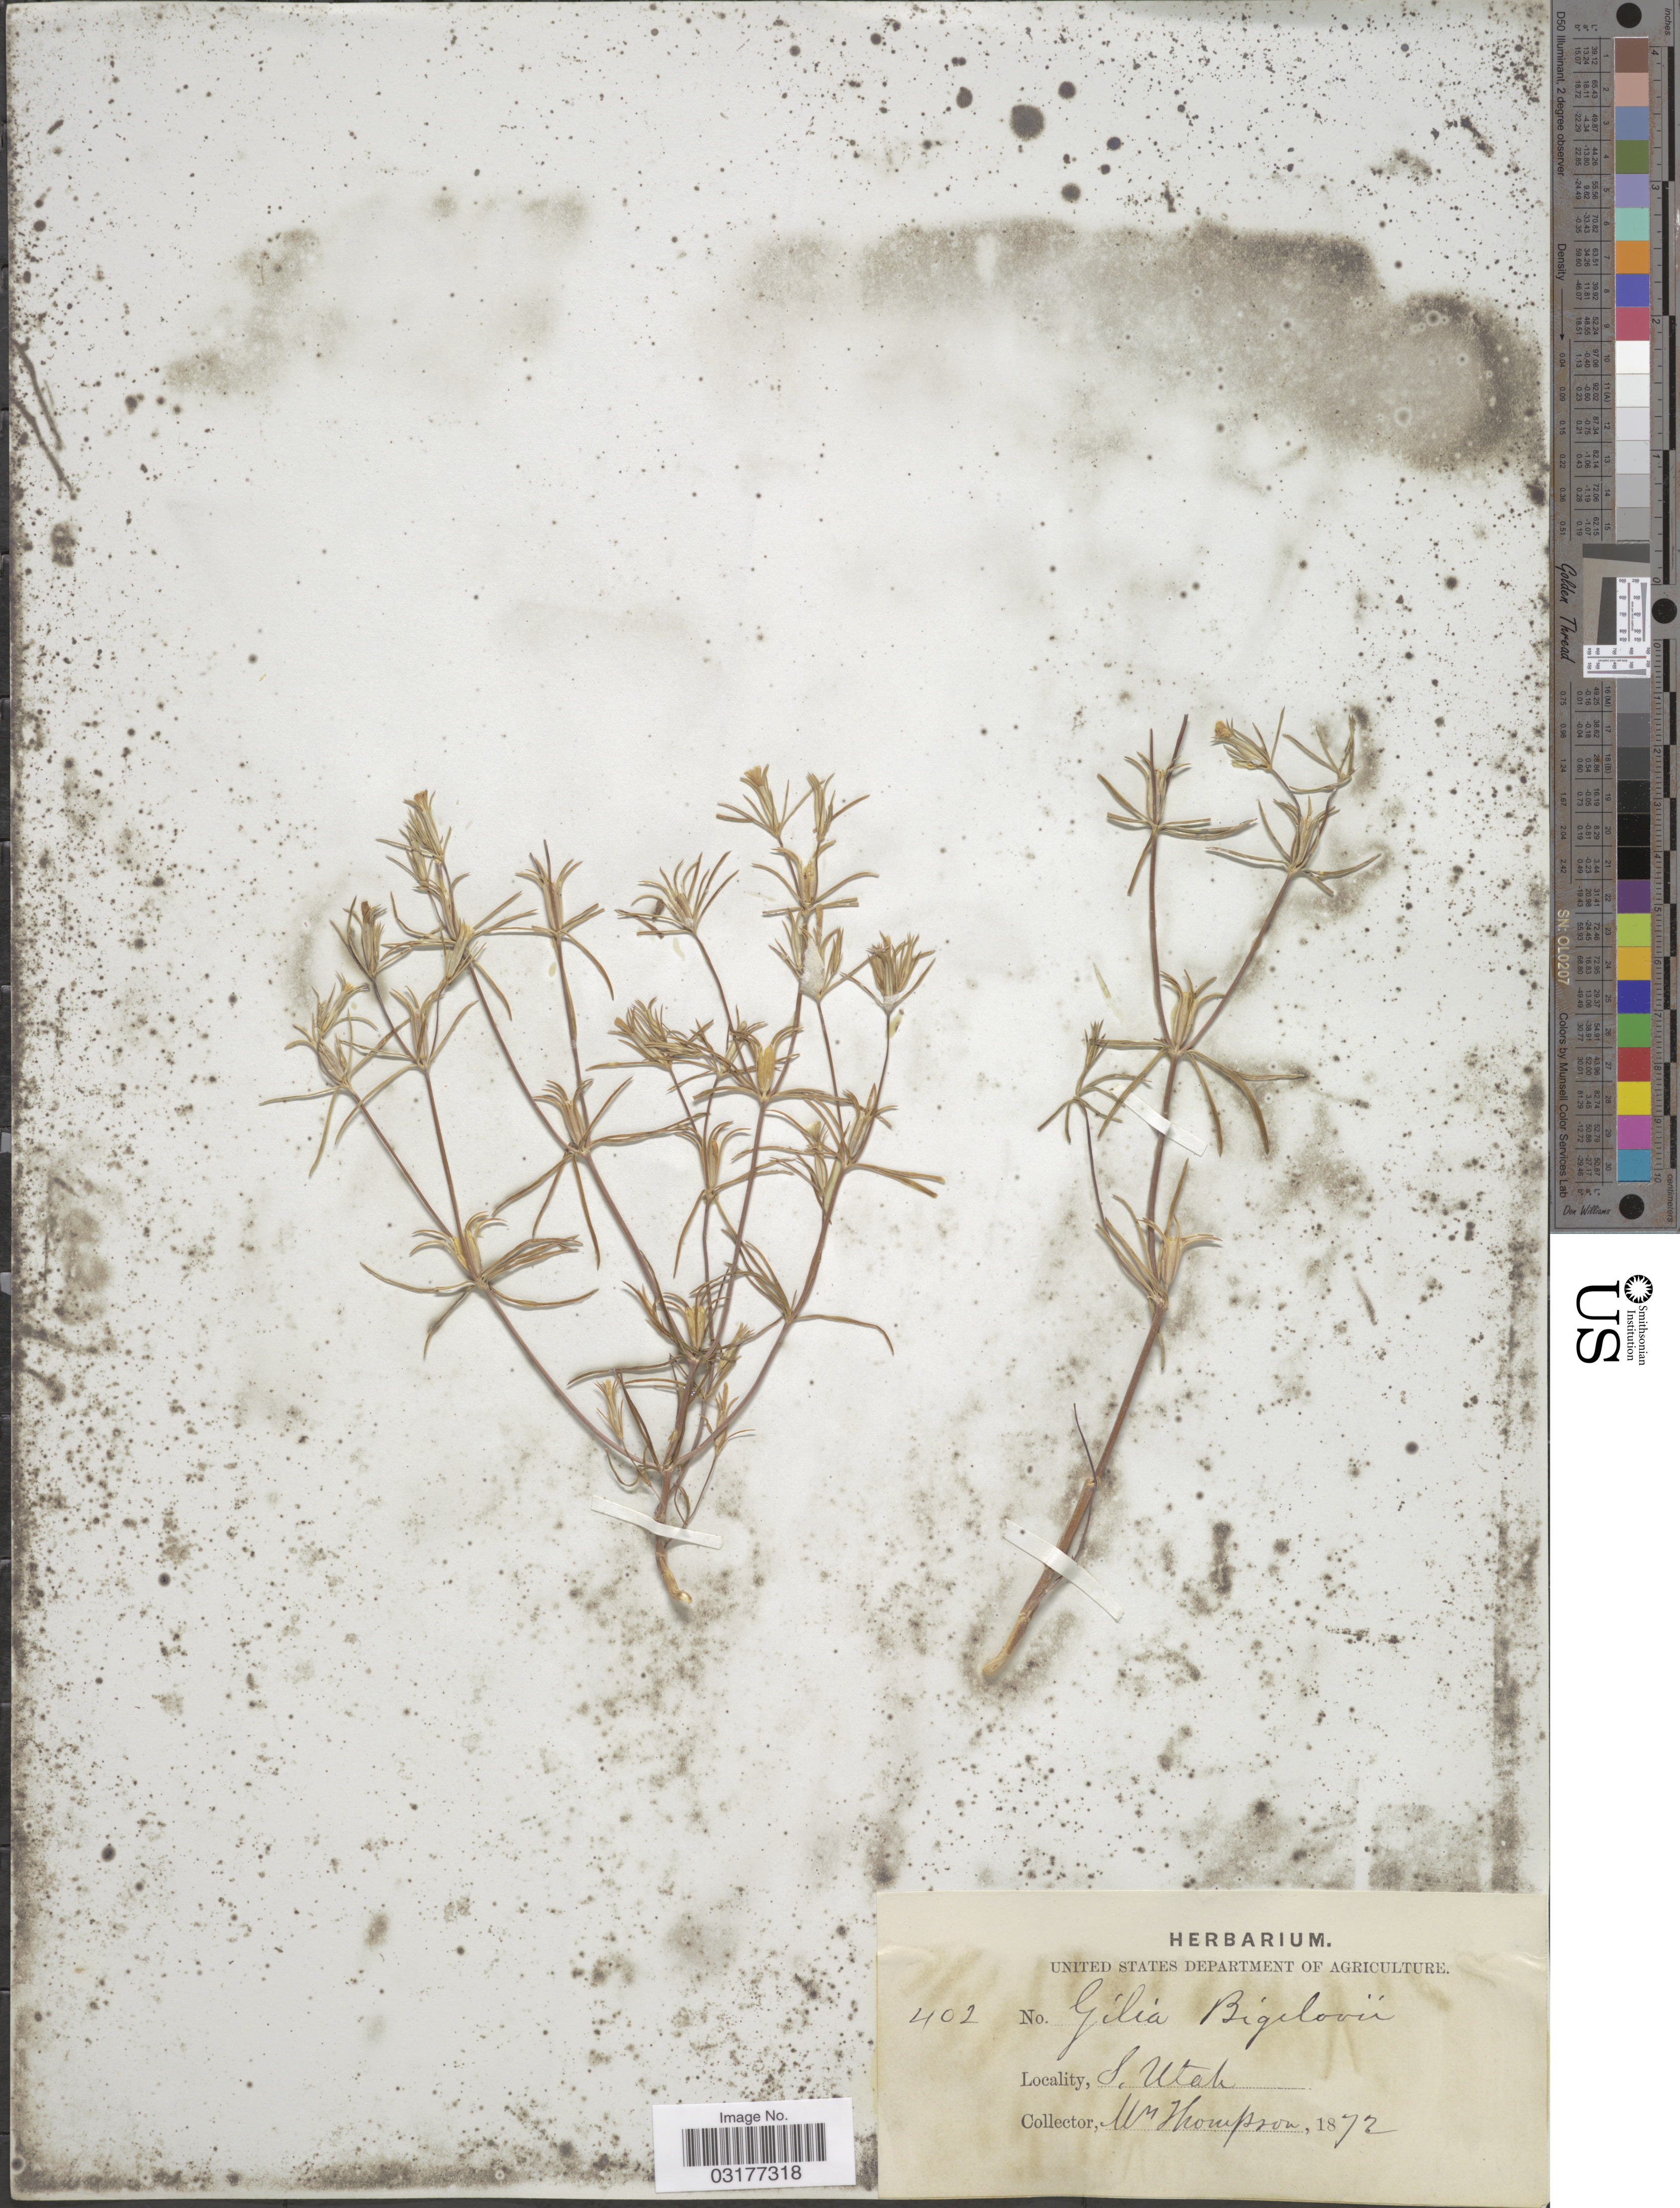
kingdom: Plantae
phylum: Tracheophyta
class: Magnoliopsida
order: Ericales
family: Polemoniaceae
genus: Linanthus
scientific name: Linanthus bigelovii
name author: (A. Gray) Greene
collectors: W. Thompson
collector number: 402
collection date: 1872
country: United States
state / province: Utah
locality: S. Utah.